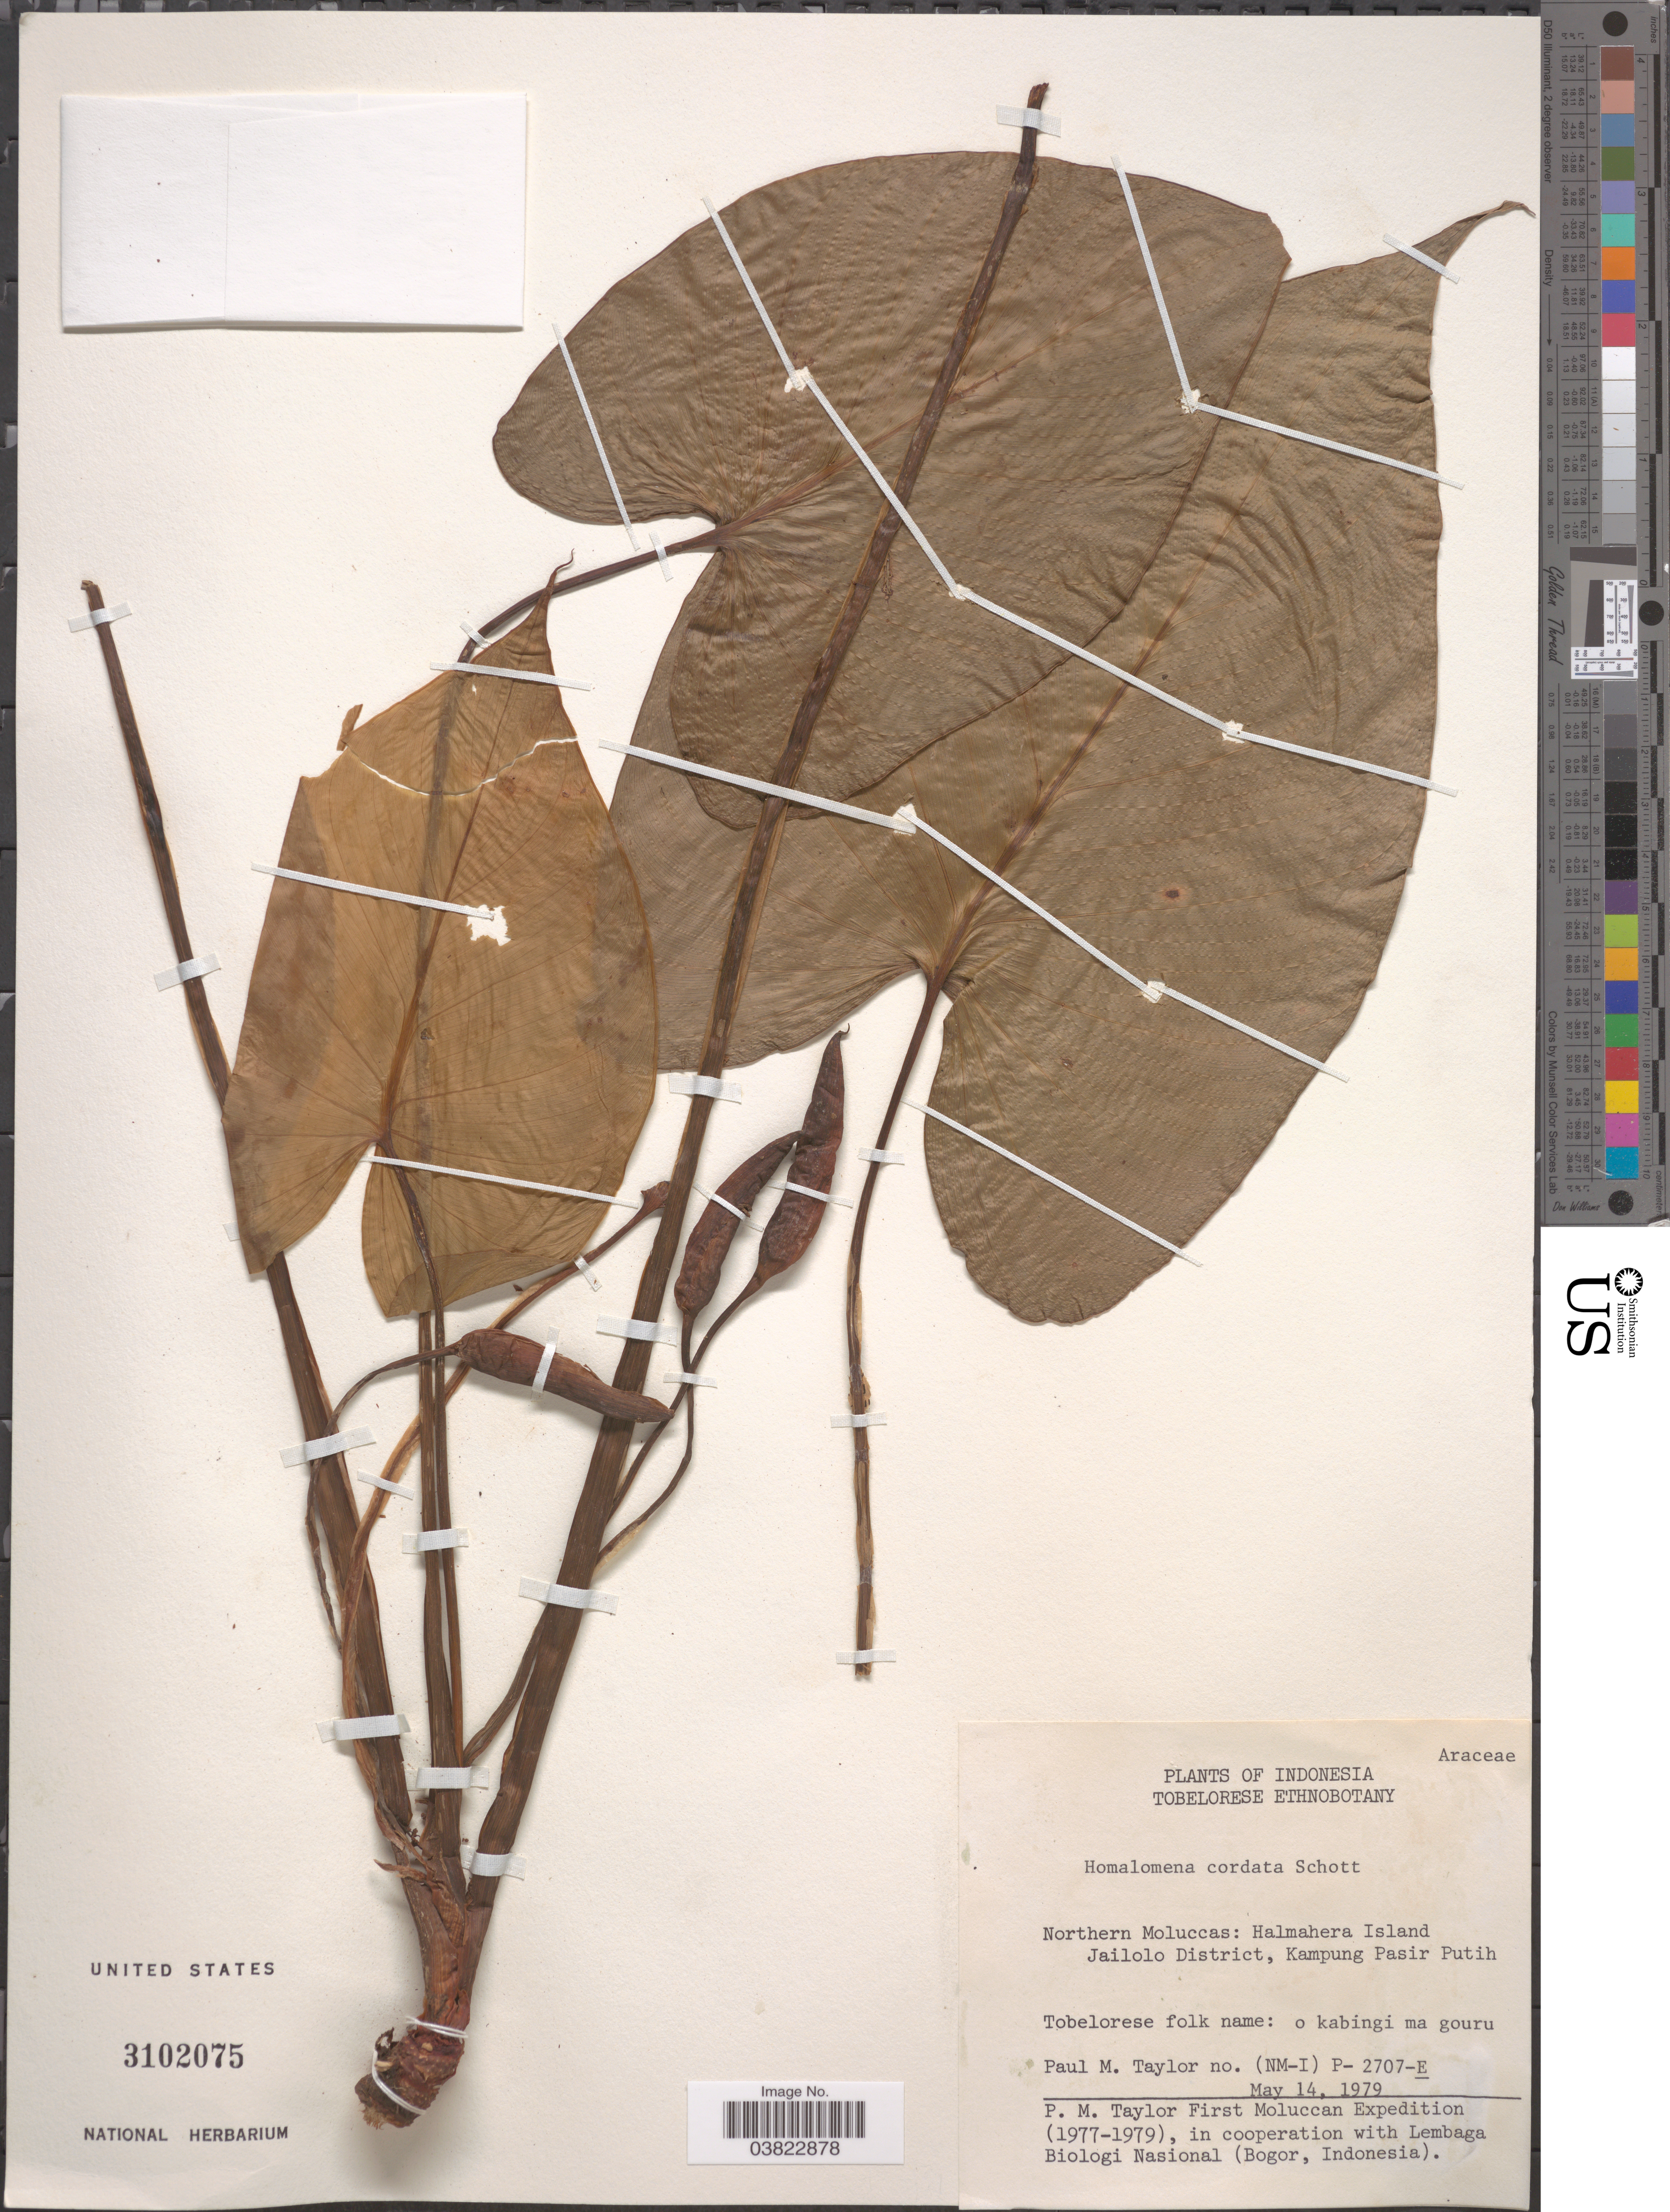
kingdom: Plantae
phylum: Tracheophyta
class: Liliopsida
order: Alismatales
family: Araceae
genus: Homalomena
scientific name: Homalomena cordata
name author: Schott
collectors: P. M. Taylor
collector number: (NM-I) P- 2707-E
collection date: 1979-05-14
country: Indonesia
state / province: Maluku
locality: Northern Moluccas: Halmahera Island Jailolo District, Kampung Pasir Putih.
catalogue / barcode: US 3102075